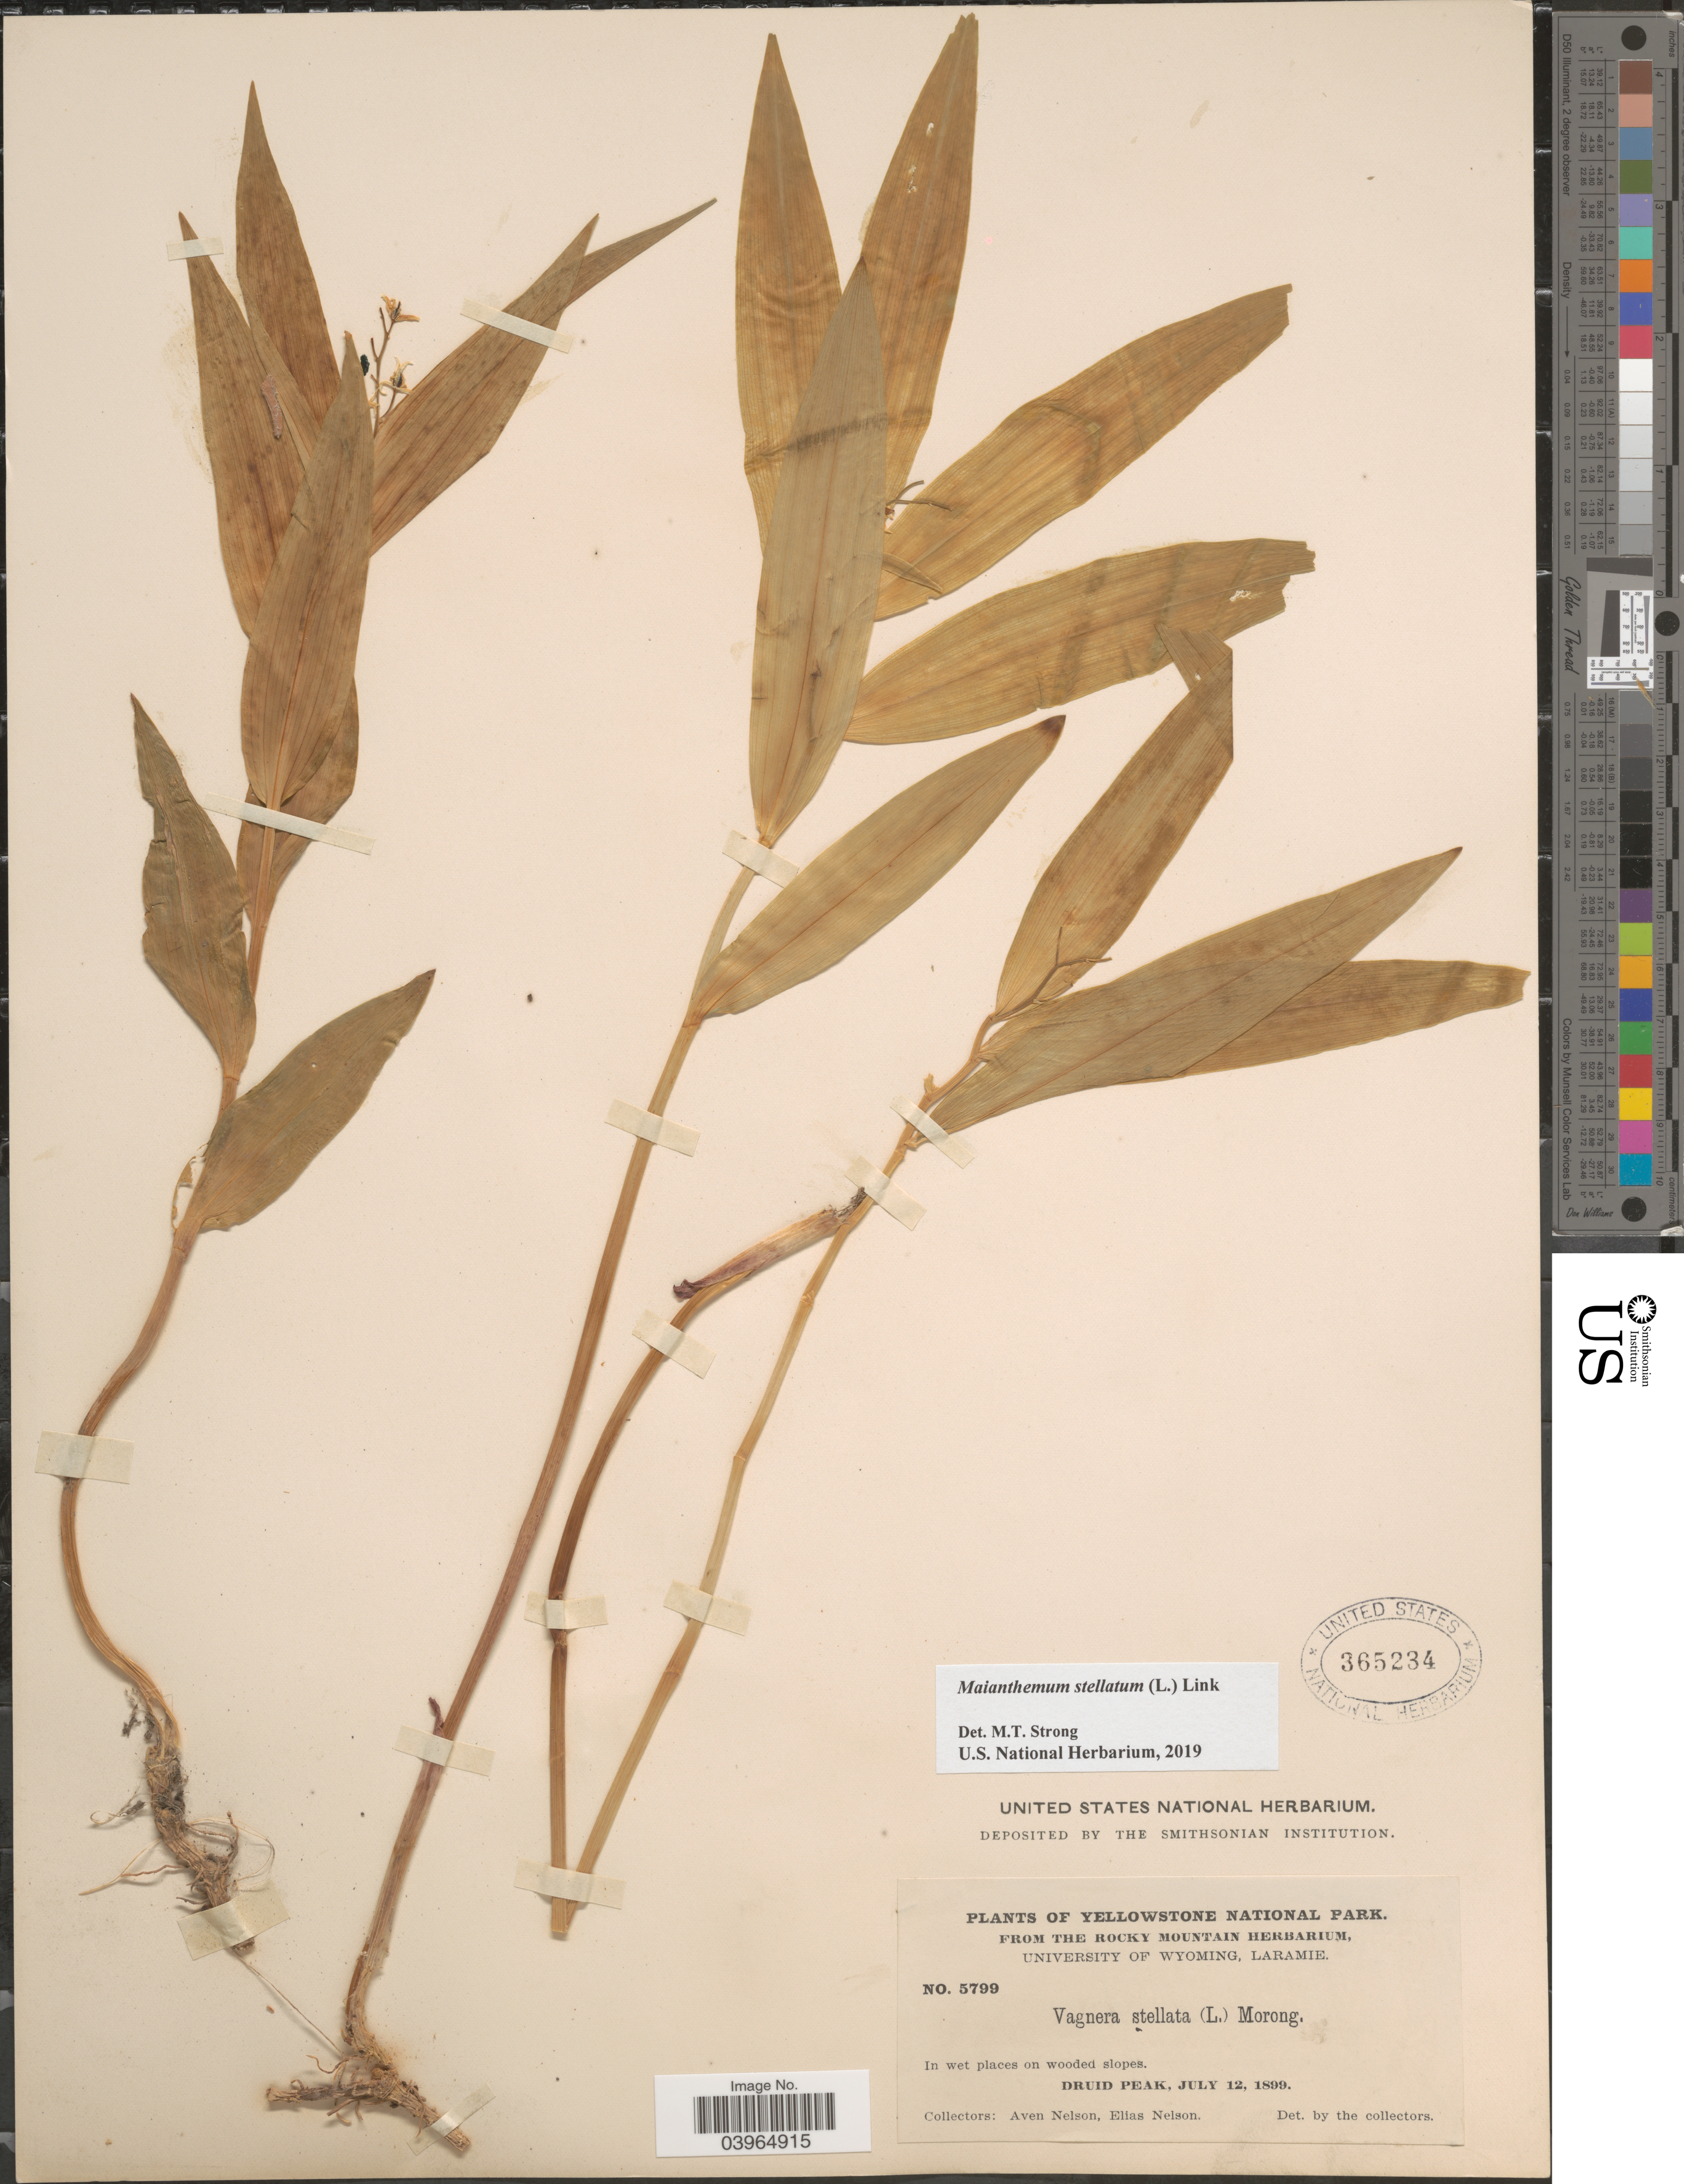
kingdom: Plantae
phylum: Tracheophyta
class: Liliopsida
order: Asparagales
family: Asparagaceae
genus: Maianthemum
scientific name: Maianthemum stellatum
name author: (L.) Link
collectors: A. Nelson & E. Nelson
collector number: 5799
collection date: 1899-07-12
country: United States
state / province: Wyoming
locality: Yellowstone National Park. Druid Peak.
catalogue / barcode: US 365234